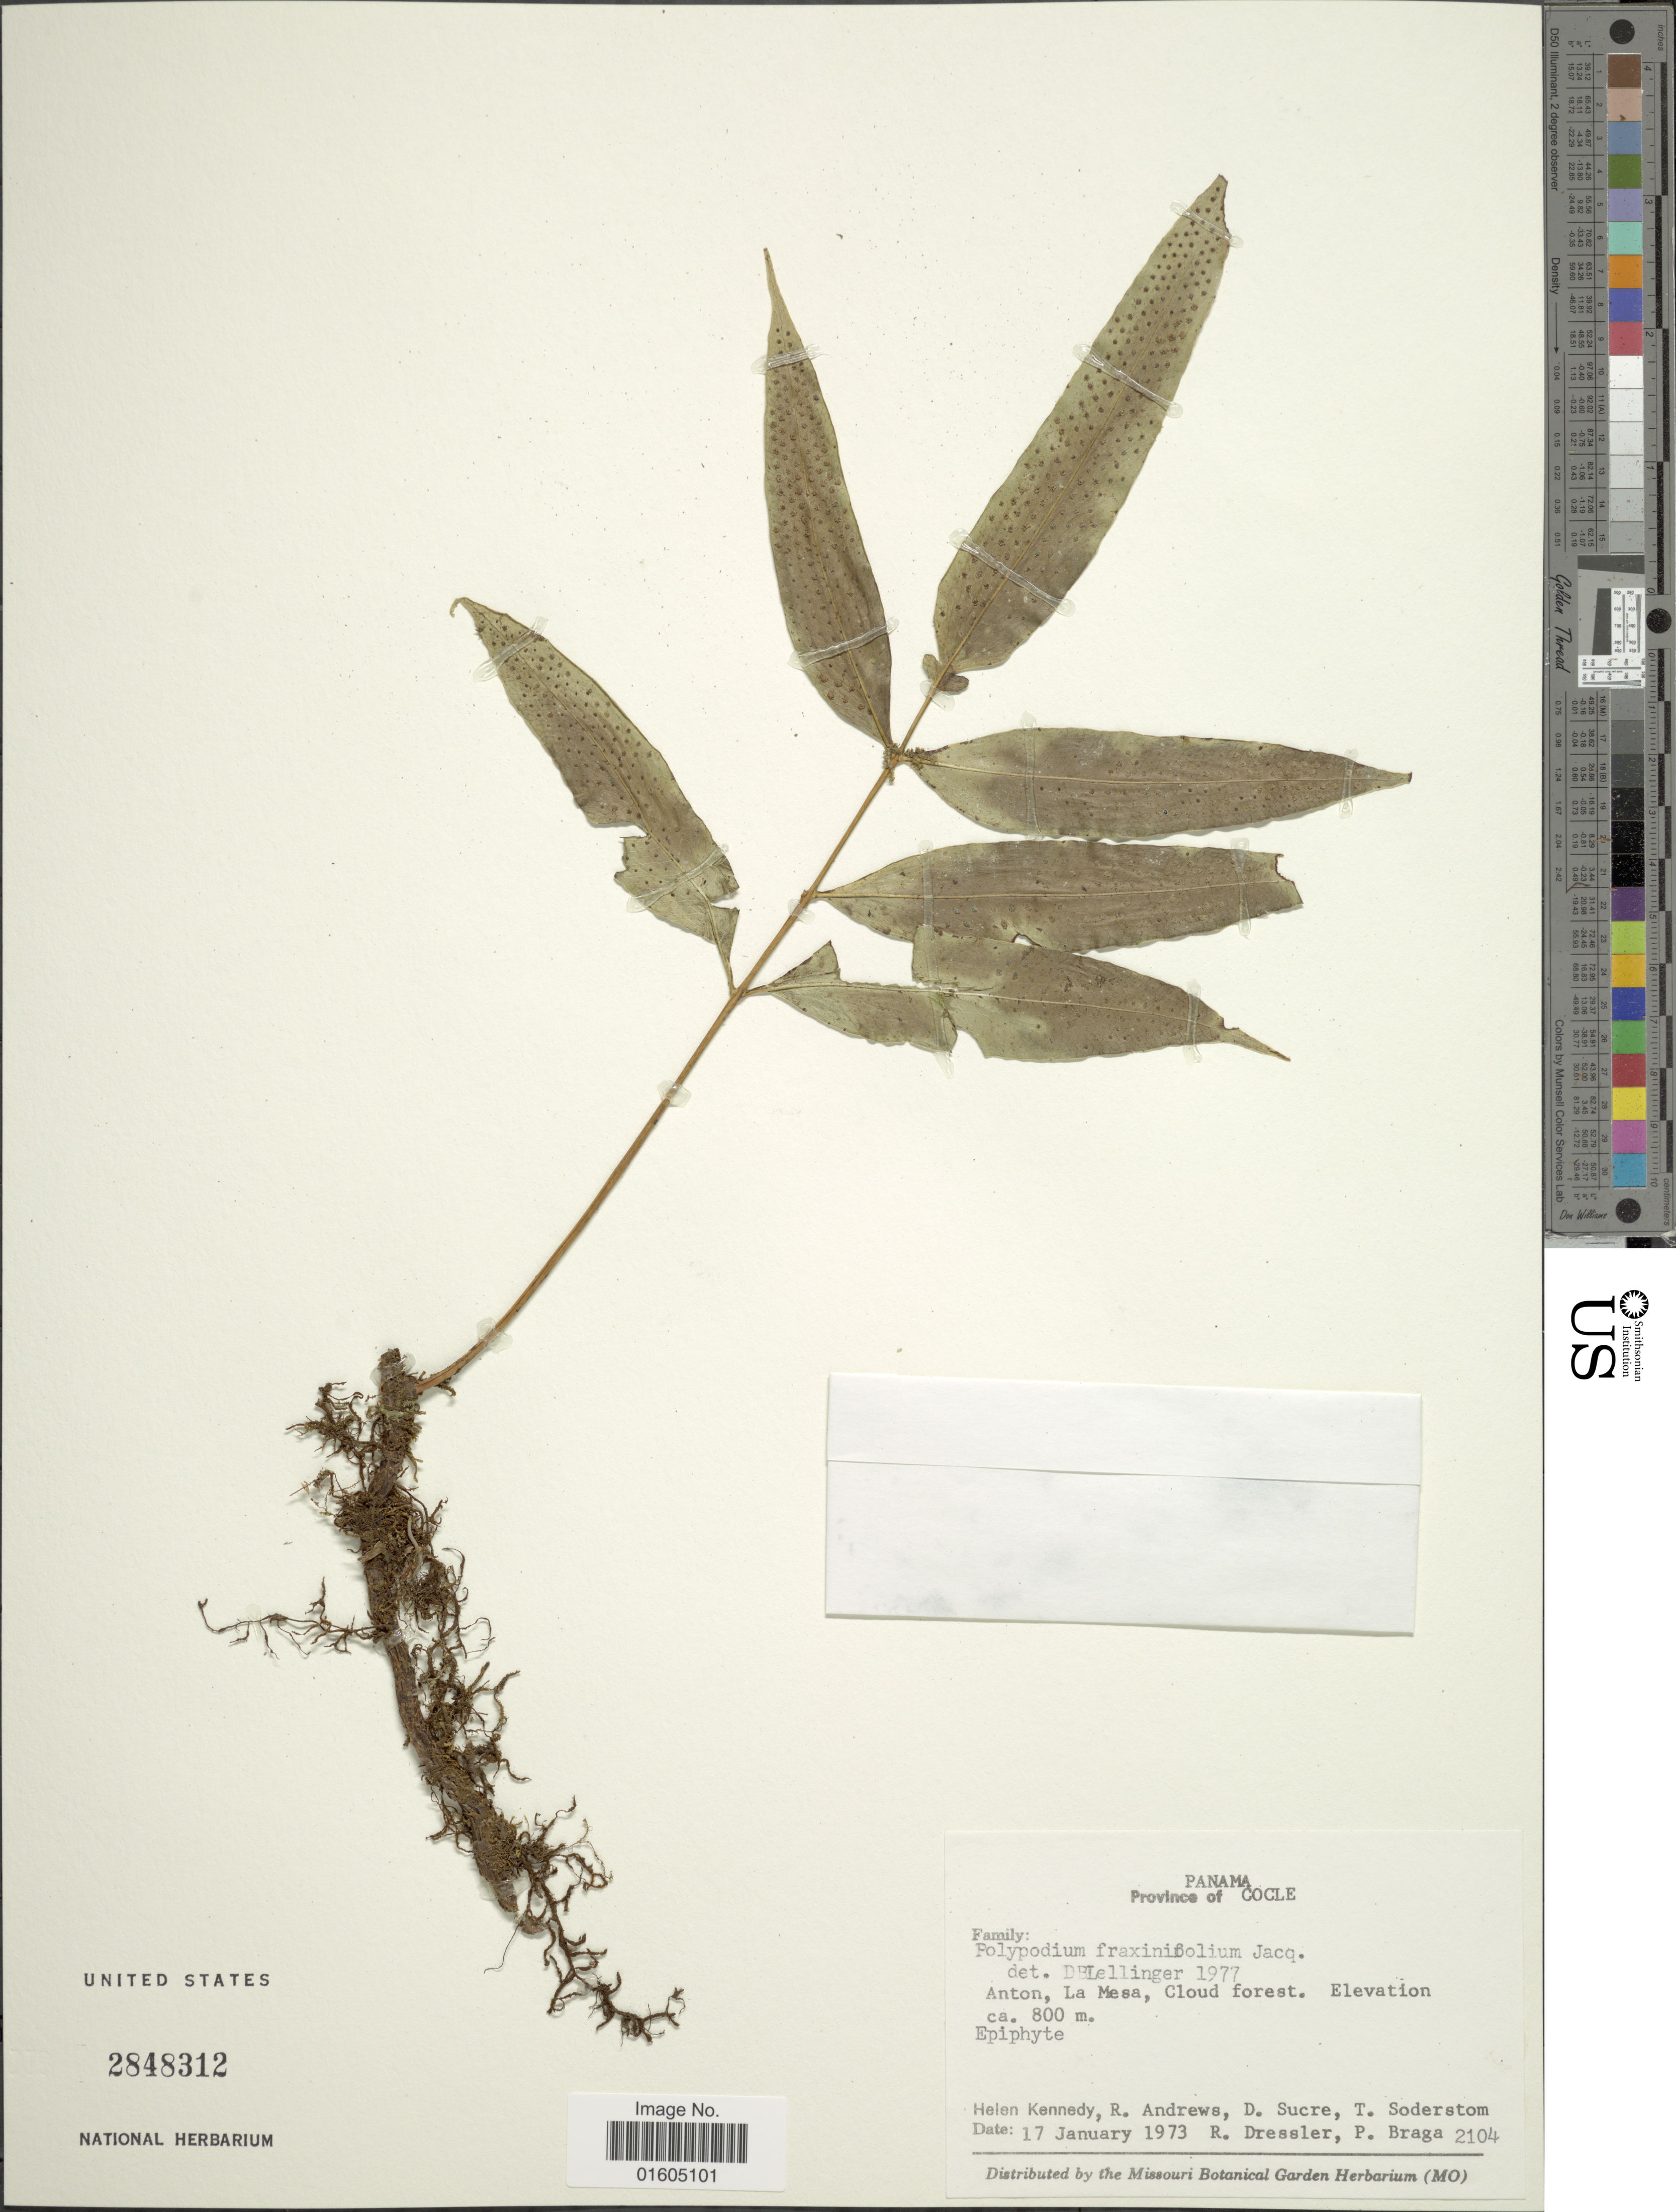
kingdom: Plantae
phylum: Tracheophyta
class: Polypodiopsida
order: Polypodiales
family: Polypodiaceae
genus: Serpocaulon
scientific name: Serpocaulon fraxinifolium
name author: (Jacq.) A.R. Sm.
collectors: H. Kennedy, R. Andrews, D. Sucre, T. R. Soderstrom & et al.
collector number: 2104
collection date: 1973-01-17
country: Panama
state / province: Coclé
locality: Panama. Province of Cocle. Anton, La Mesa, Cloud forest.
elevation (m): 800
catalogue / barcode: US 2848312